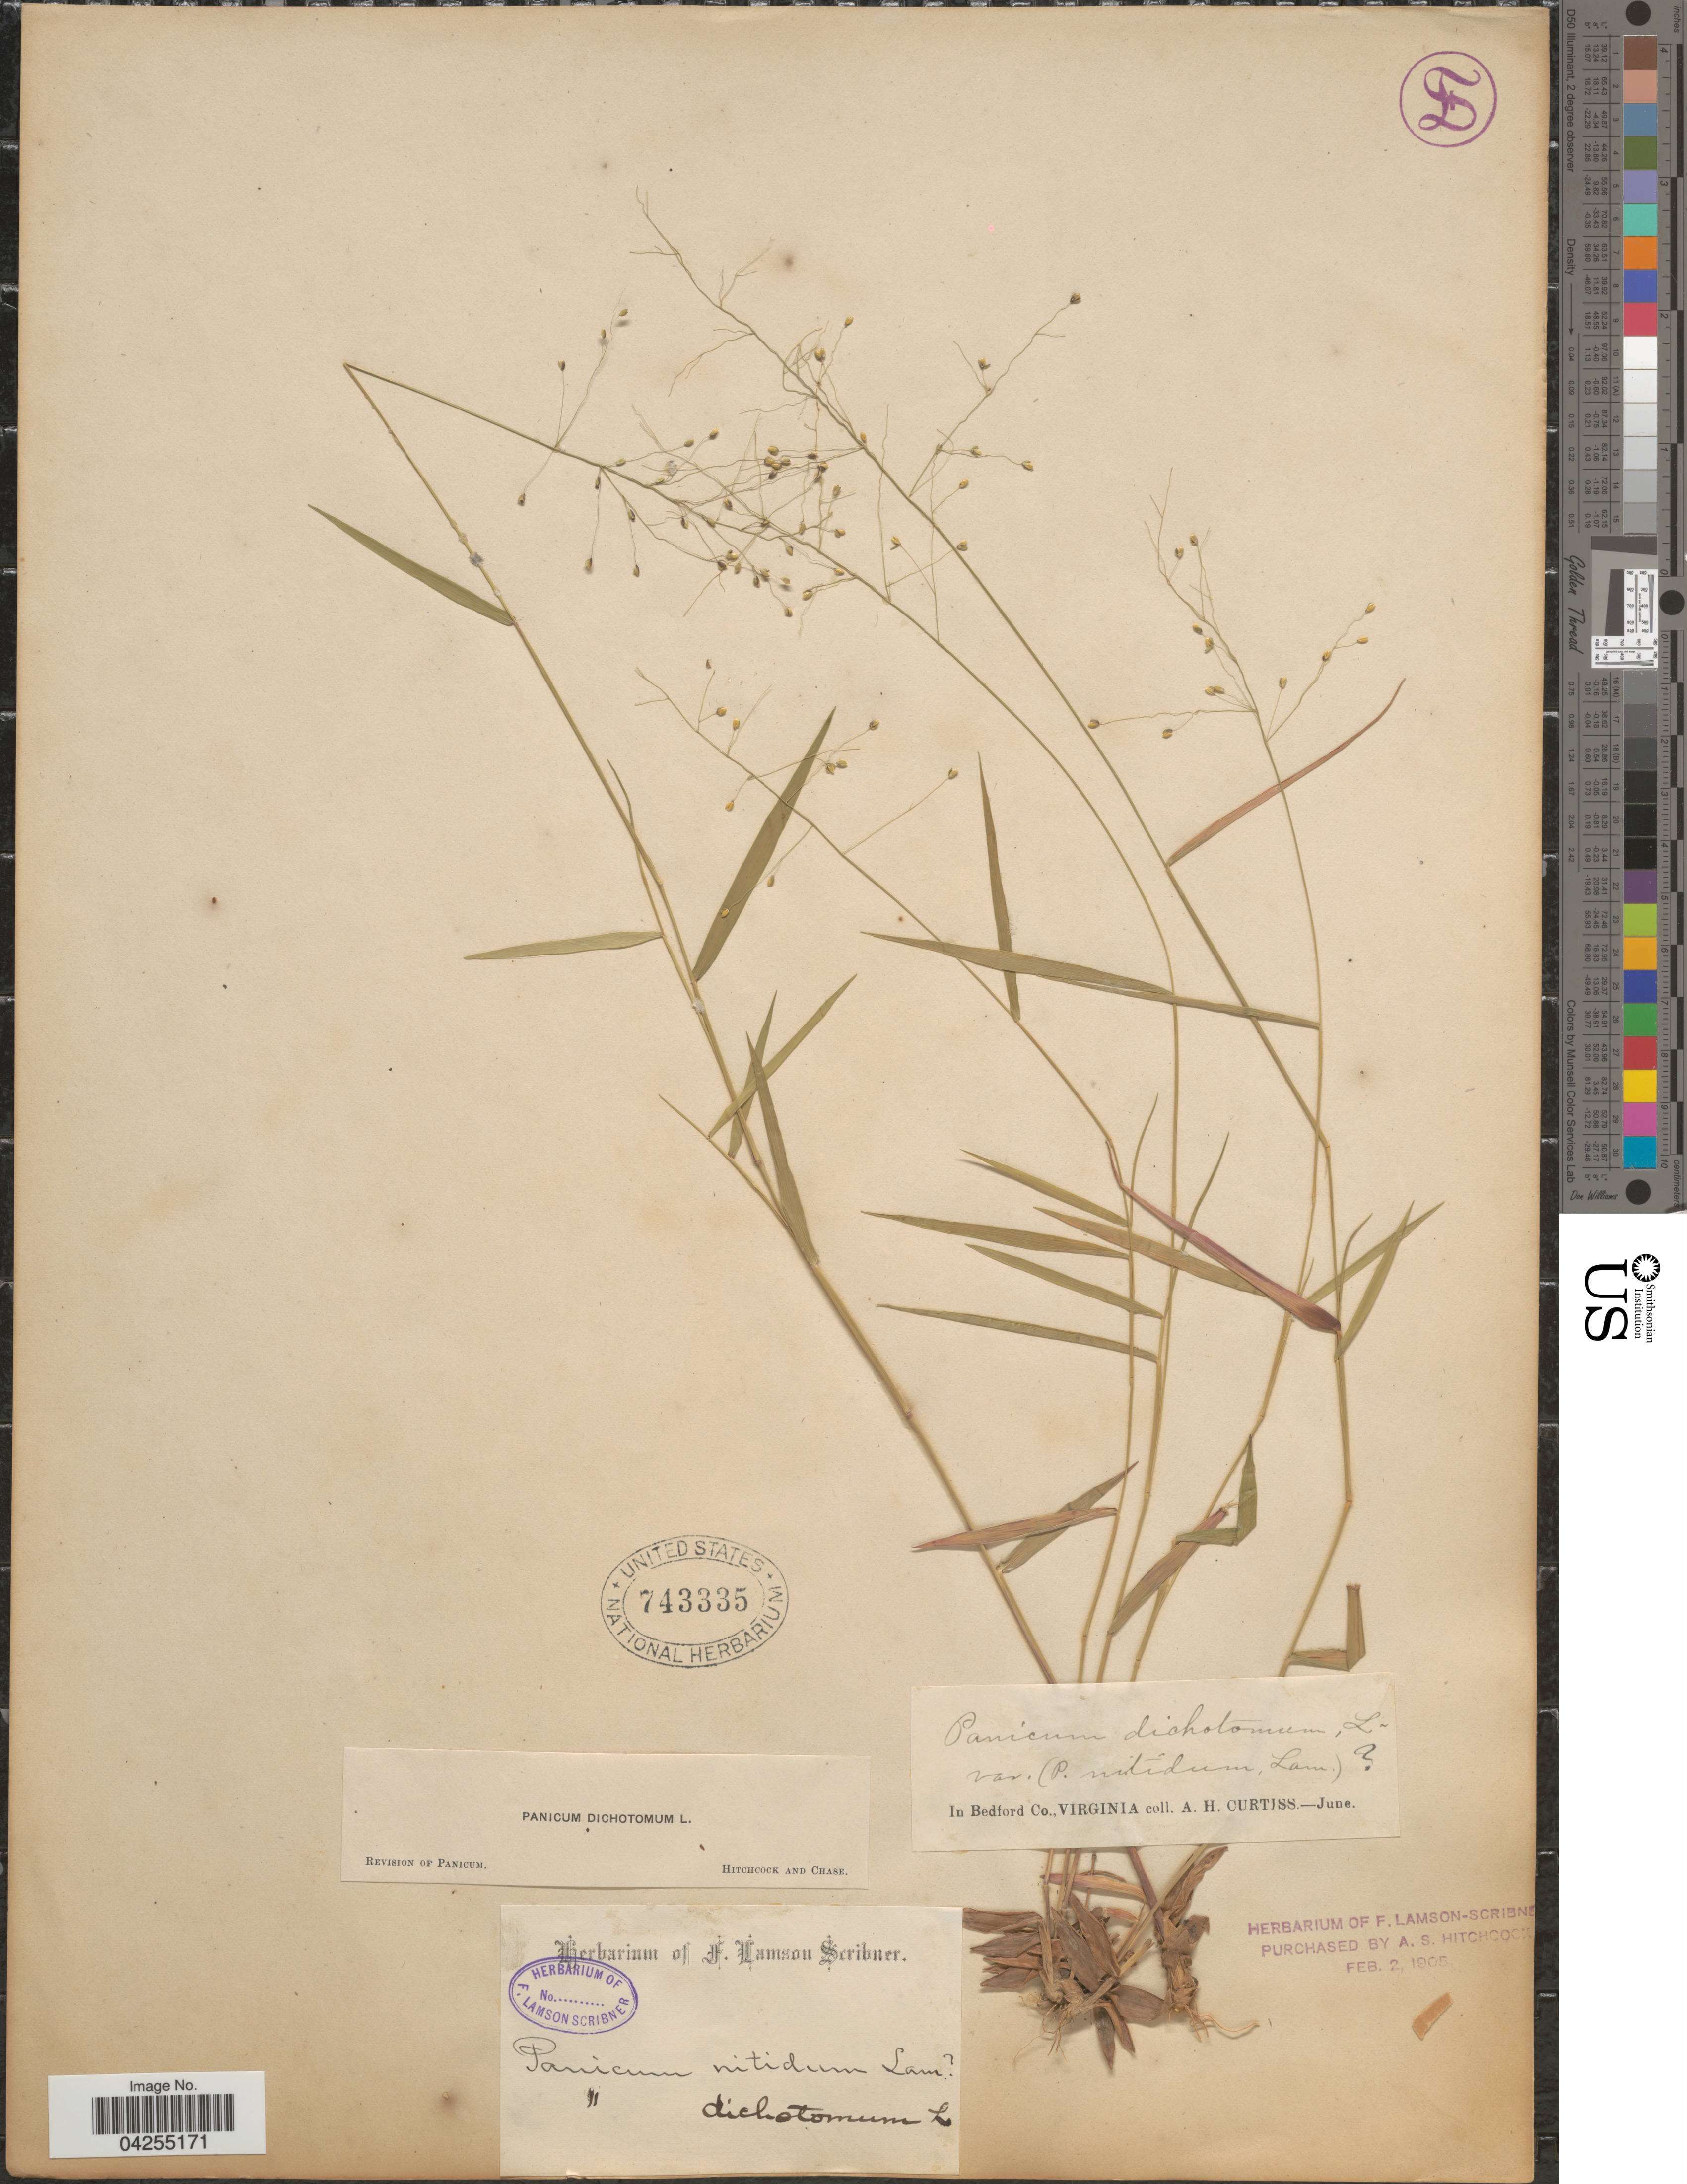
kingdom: Plantae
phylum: Tracheophyta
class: Liliopsida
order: Poales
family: Poaceae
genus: Dichanthelium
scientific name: Dichanthelium dichotomum var. dichotomum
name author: (L.) Gould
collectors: A. H. Curtiss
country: United States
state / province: Virginia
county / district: Bedford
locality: In Bedford Co.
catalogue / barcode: US 743335